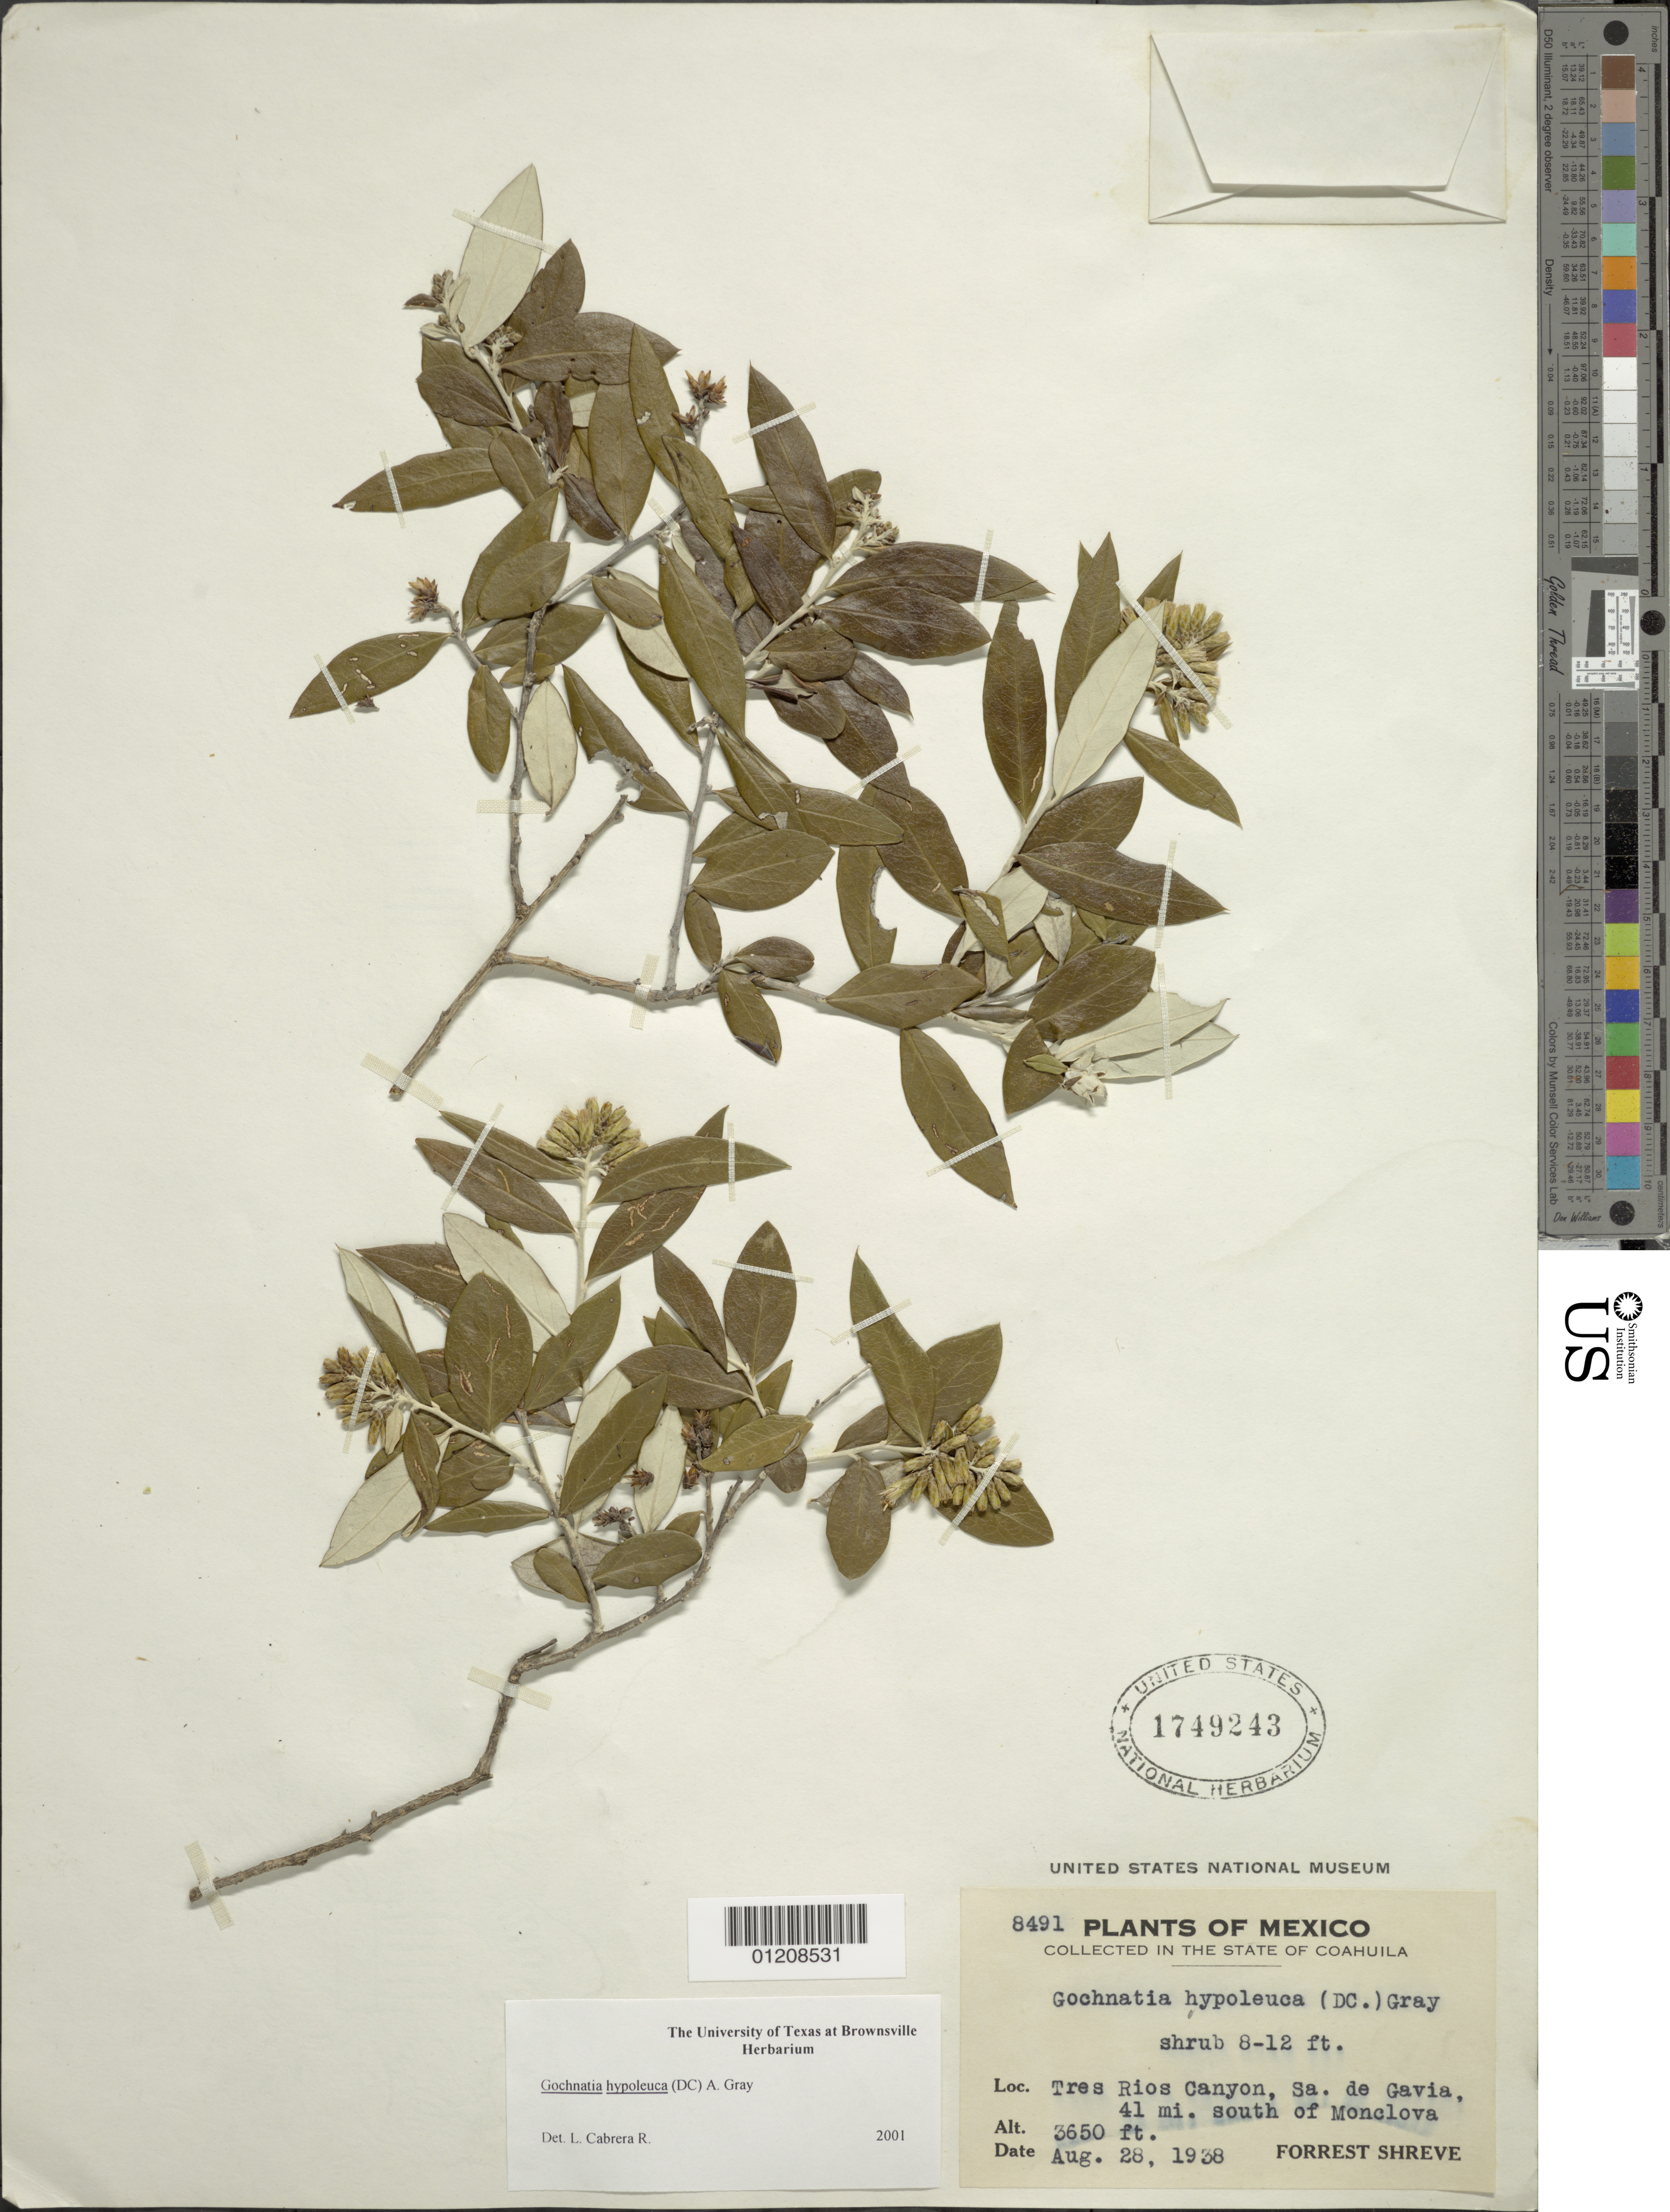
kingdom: Plantae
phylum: Tracheophyta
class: Magnoliopsida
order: Asterales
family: Asteraceae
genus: Nahuatlea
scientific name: Nahuatlea hypoleuca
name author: (DC.) V.A. Funk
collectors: F. Shreve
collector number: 8491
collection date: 1938-08-28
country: Mexico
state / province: Coahuila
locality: Tres Rios Canyon, Sa. De Gavia, 41mi. South of Monclova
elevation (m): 1113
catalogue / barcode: US 1749243